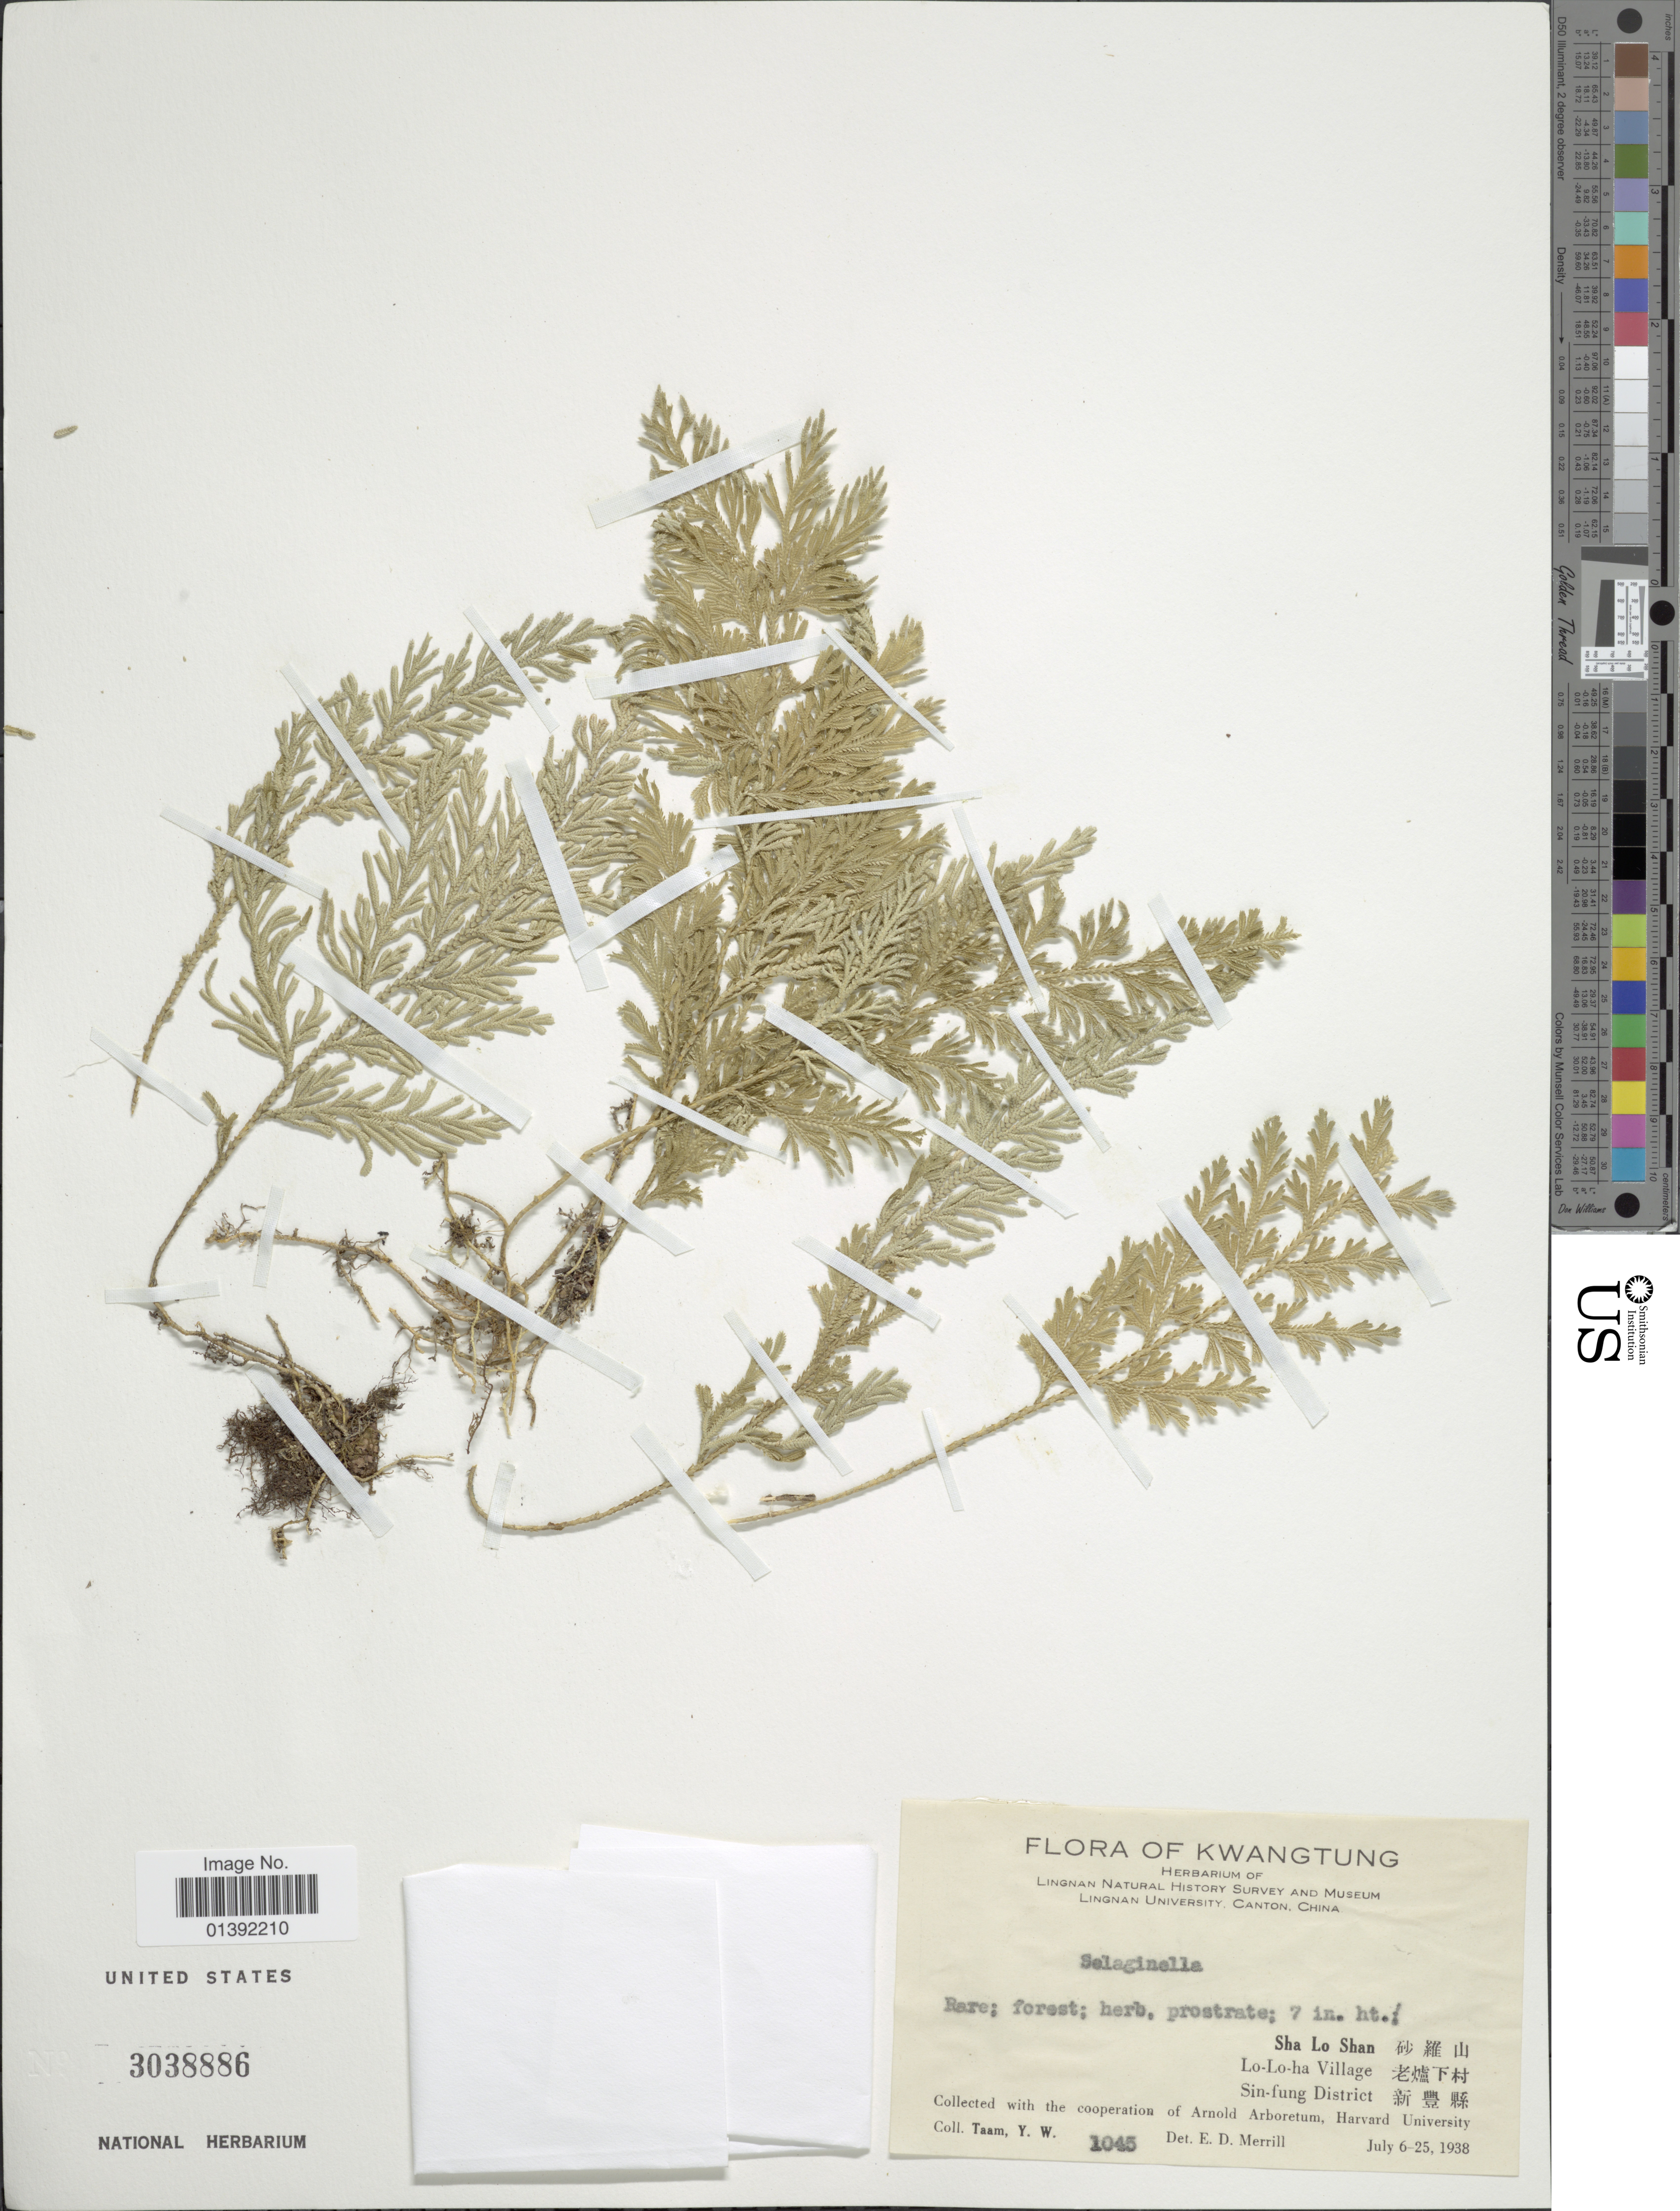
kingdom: Plantae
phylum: Tracheophyta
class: Lycopodiopsida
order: Selaginellales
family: Selaginellaceae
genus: Selaginella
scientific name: Selaginella sp.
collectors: Y. W. Taam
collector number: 1045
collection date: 1938-07-06/1938-07-25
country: China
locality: Kwangtung, Sha Lo Shan, Lo-Lo-ha Village, Sin-fung District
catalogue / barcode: US 3038886